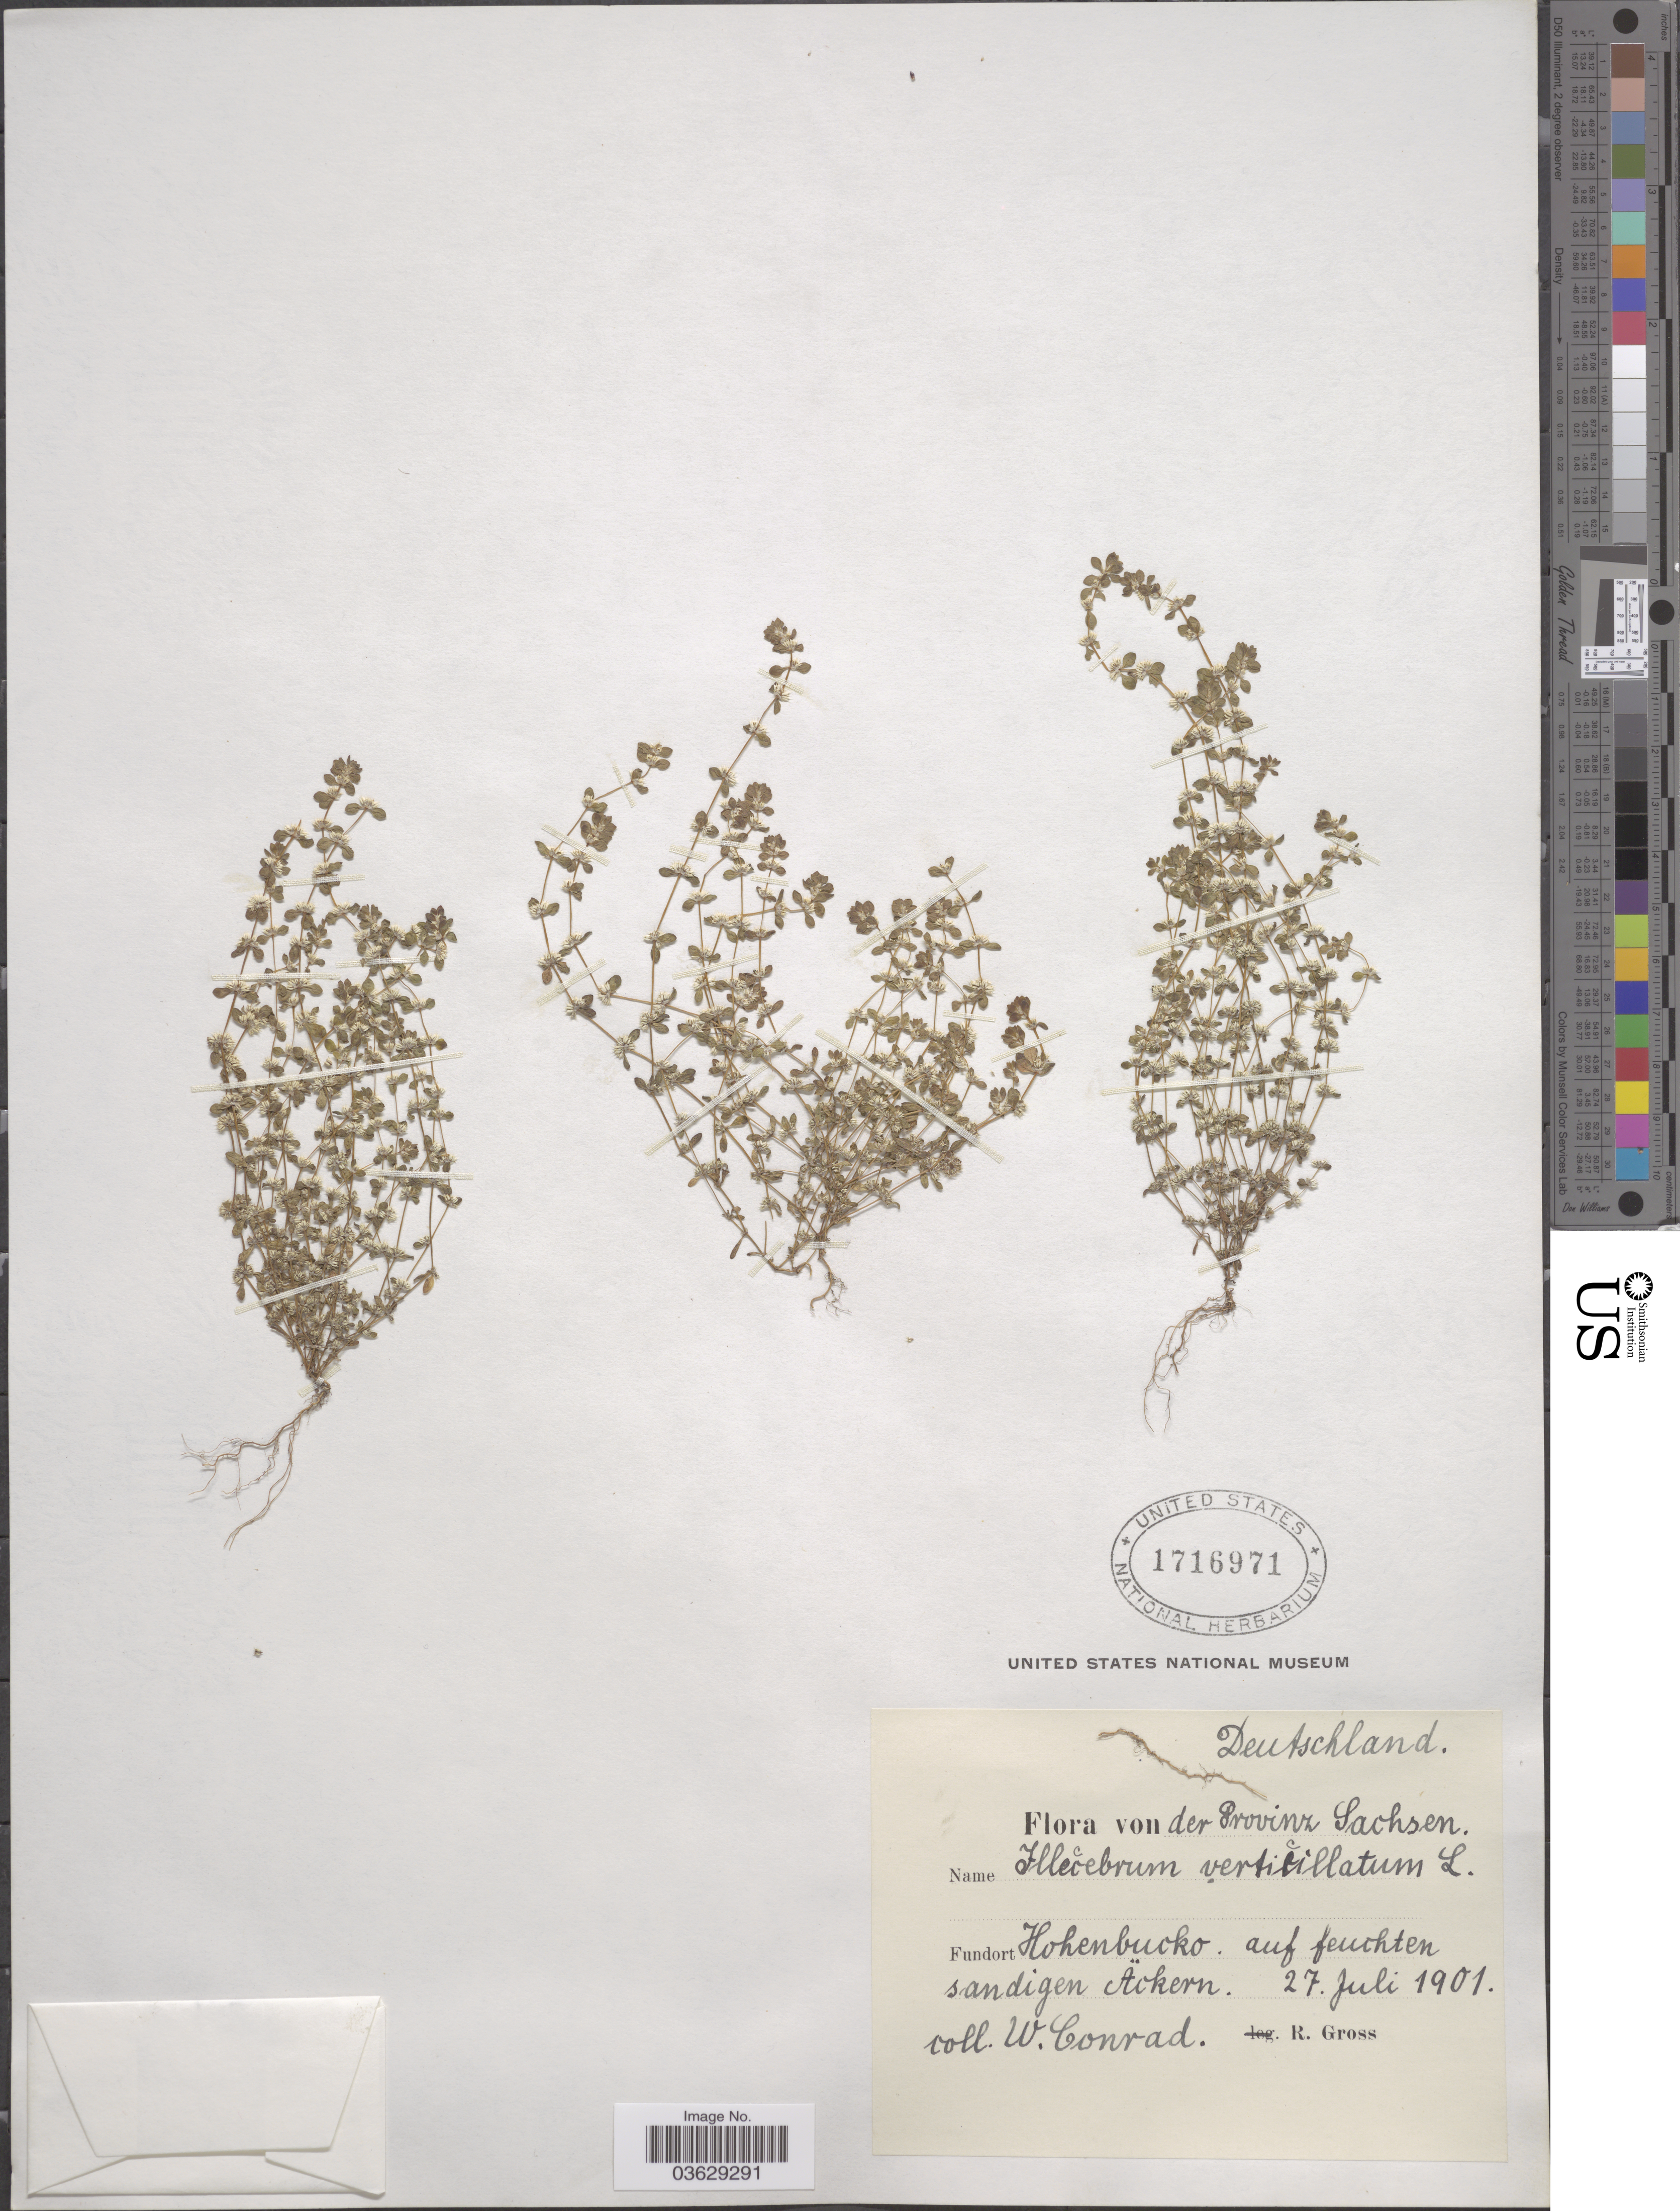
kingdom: Plantae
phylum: Tracheophyta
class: Magnoliopsida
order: Caryophyllales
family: Caryophyllaceae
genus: Illecebrum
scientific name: Illecebrum verticillatum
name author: L.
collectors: W. Conrad & R. Gross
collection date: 1901-07-27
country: Germany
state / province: Sachsen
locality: Deutschland. Hohenbucko. auf feuchten sandigen Äckern.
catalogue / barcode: US 1716971